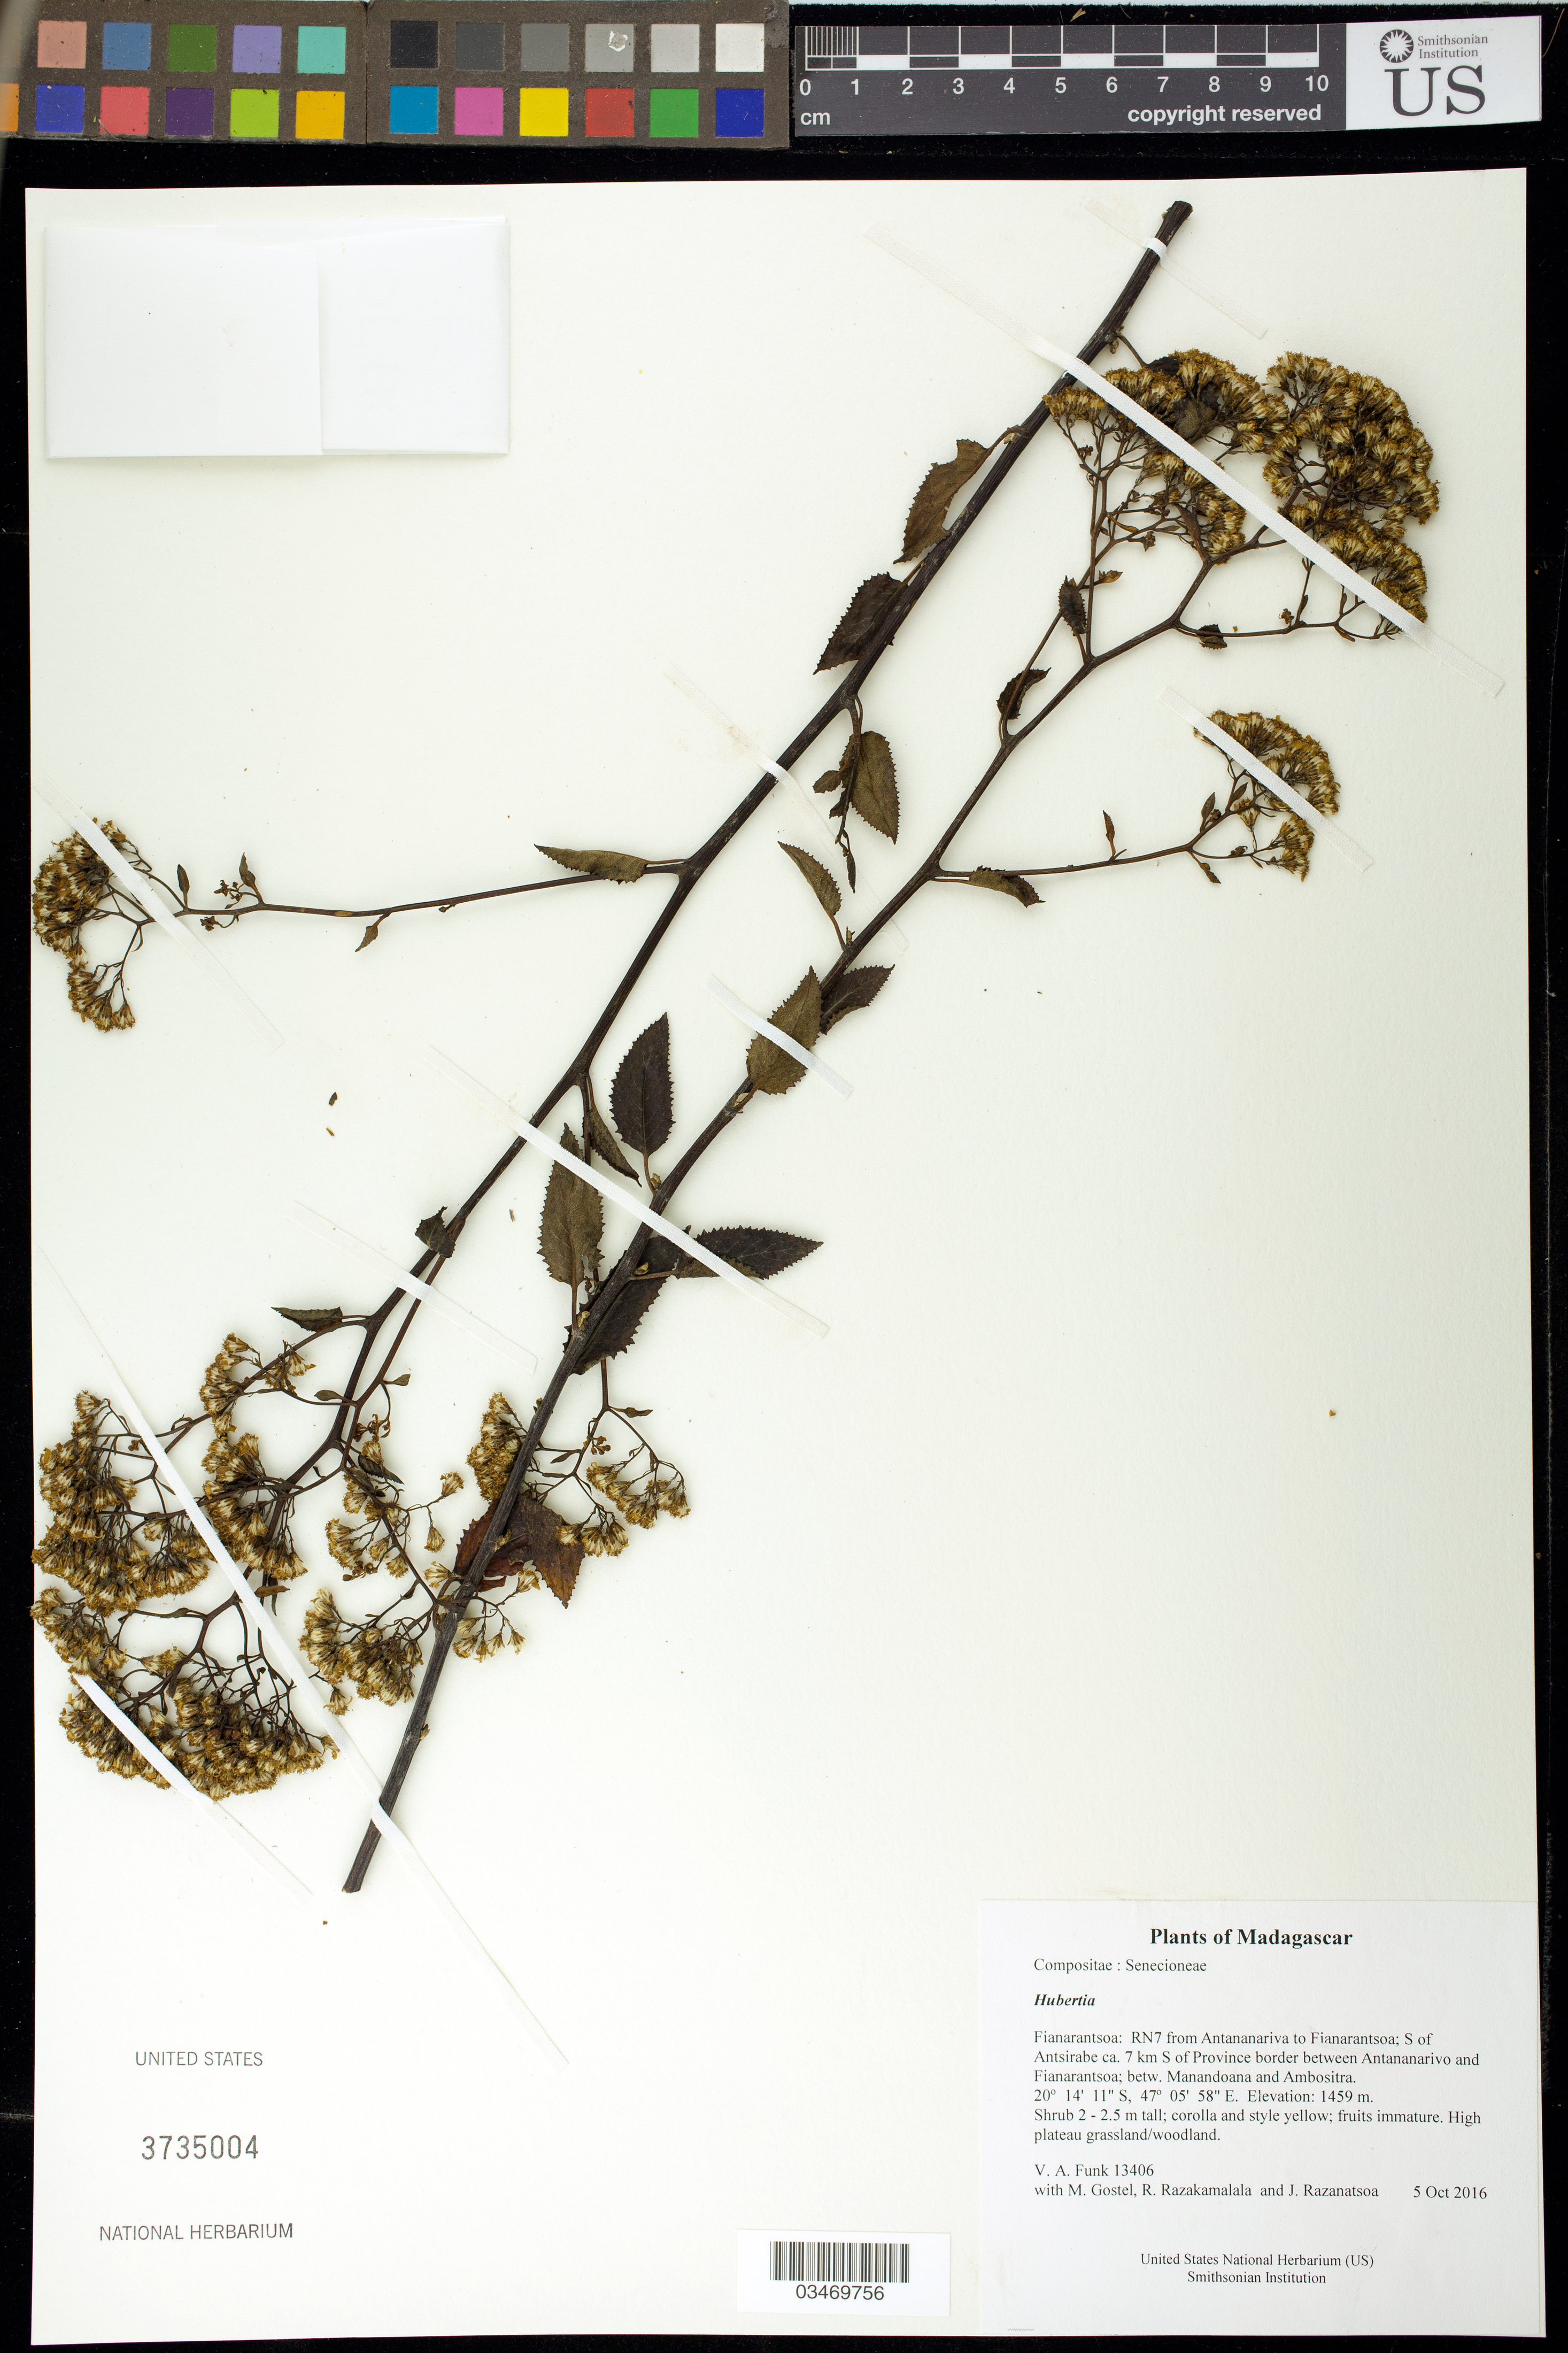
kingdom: Plantae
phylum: Tracheophyta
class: Magnoliopsida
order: Asterales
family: Asteraceae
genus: Hubertia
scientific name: Hubertia sp.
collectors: M. R. Gostel, R. Razakamalala & J. Razanatsoa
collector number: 13406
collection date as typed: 5 Oct 2016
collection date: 2016-10-05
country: Madagascar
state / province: Haute Matsiatra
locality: RN7 from Antananariva to Fianarantsoa; S of Antsirabe ca. 7 km S of Province border between Antananarivo and Fianarantsoa; betw. Manandoana and Ambositra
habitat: High plateau grassland/woodland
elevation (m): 1459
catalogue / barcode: US 3735004